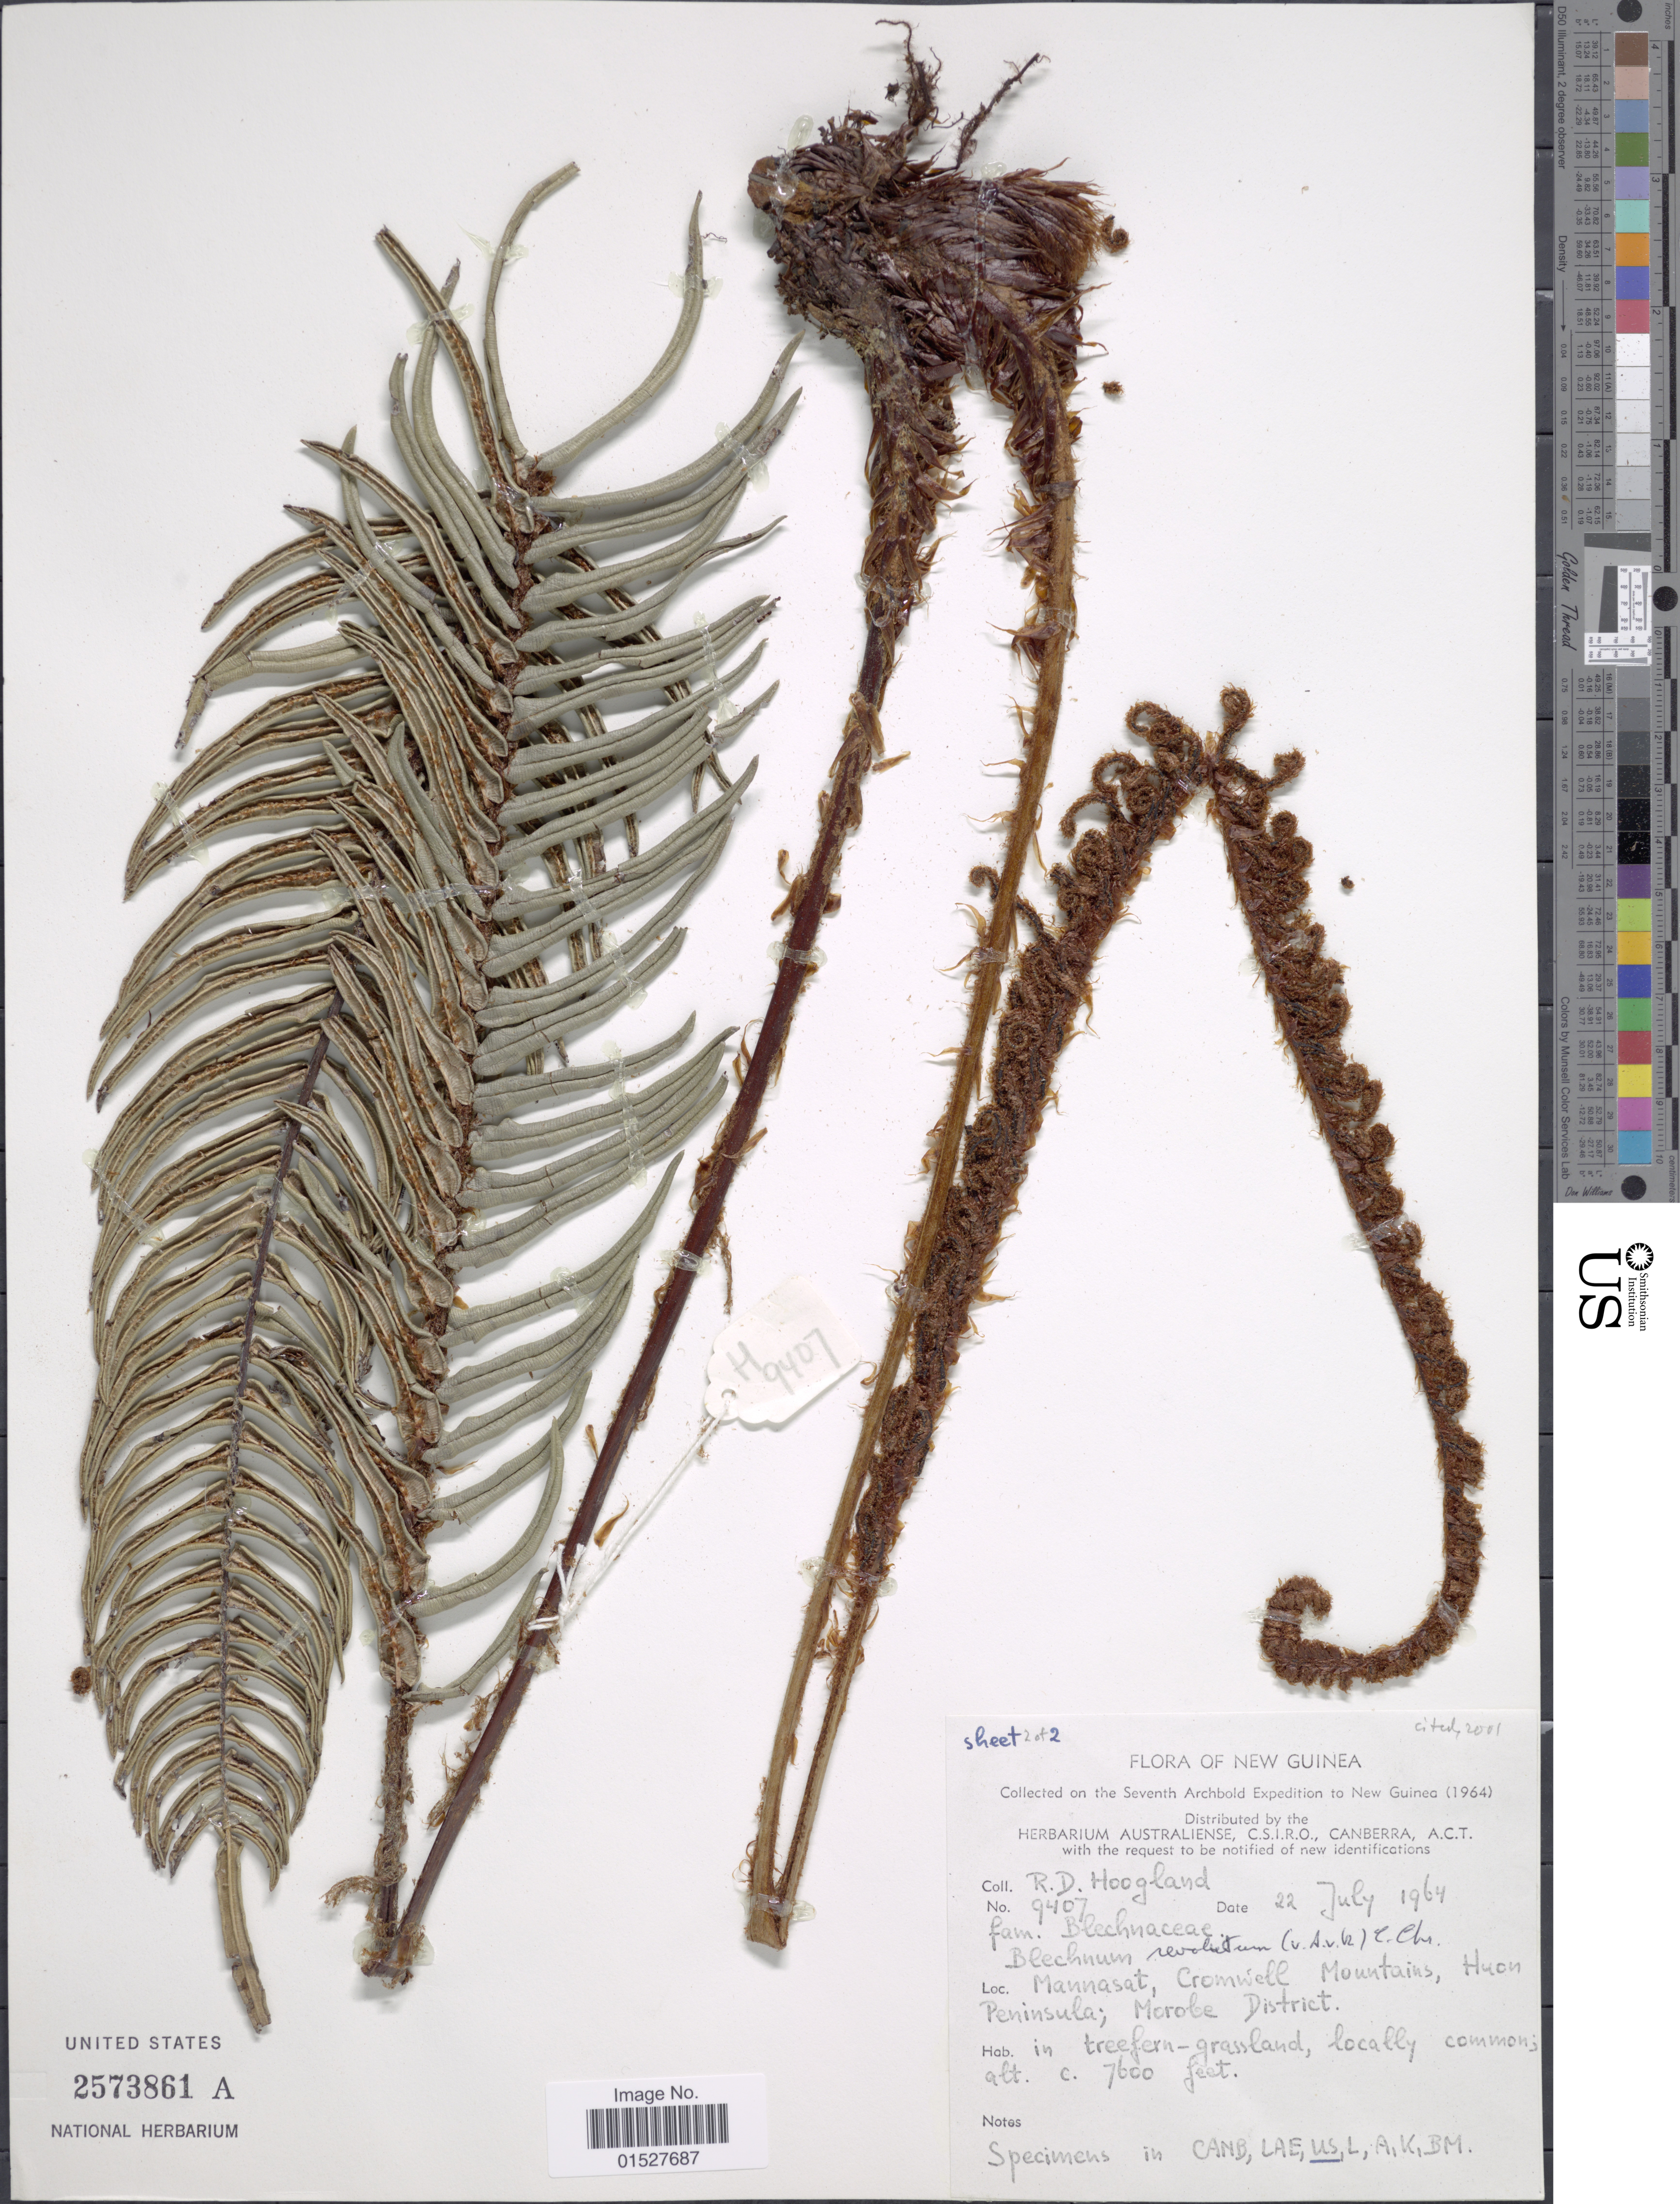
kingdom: Plantae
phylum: Tracheophyta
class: Polypodiopsida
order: Polypodiales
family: Blechnaceae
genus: Blechnum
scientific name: Blechnum revolutum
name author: (Alderw.) C. Chr.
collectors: R. D. Hoogland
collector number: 9407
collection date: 1964-07-22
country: Papua New Guinea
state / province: Morobe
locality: Mannasat, Cromwell Mountains, Huon Peninsula; Morobe District.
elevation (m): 2316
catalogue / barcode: US 2573861A